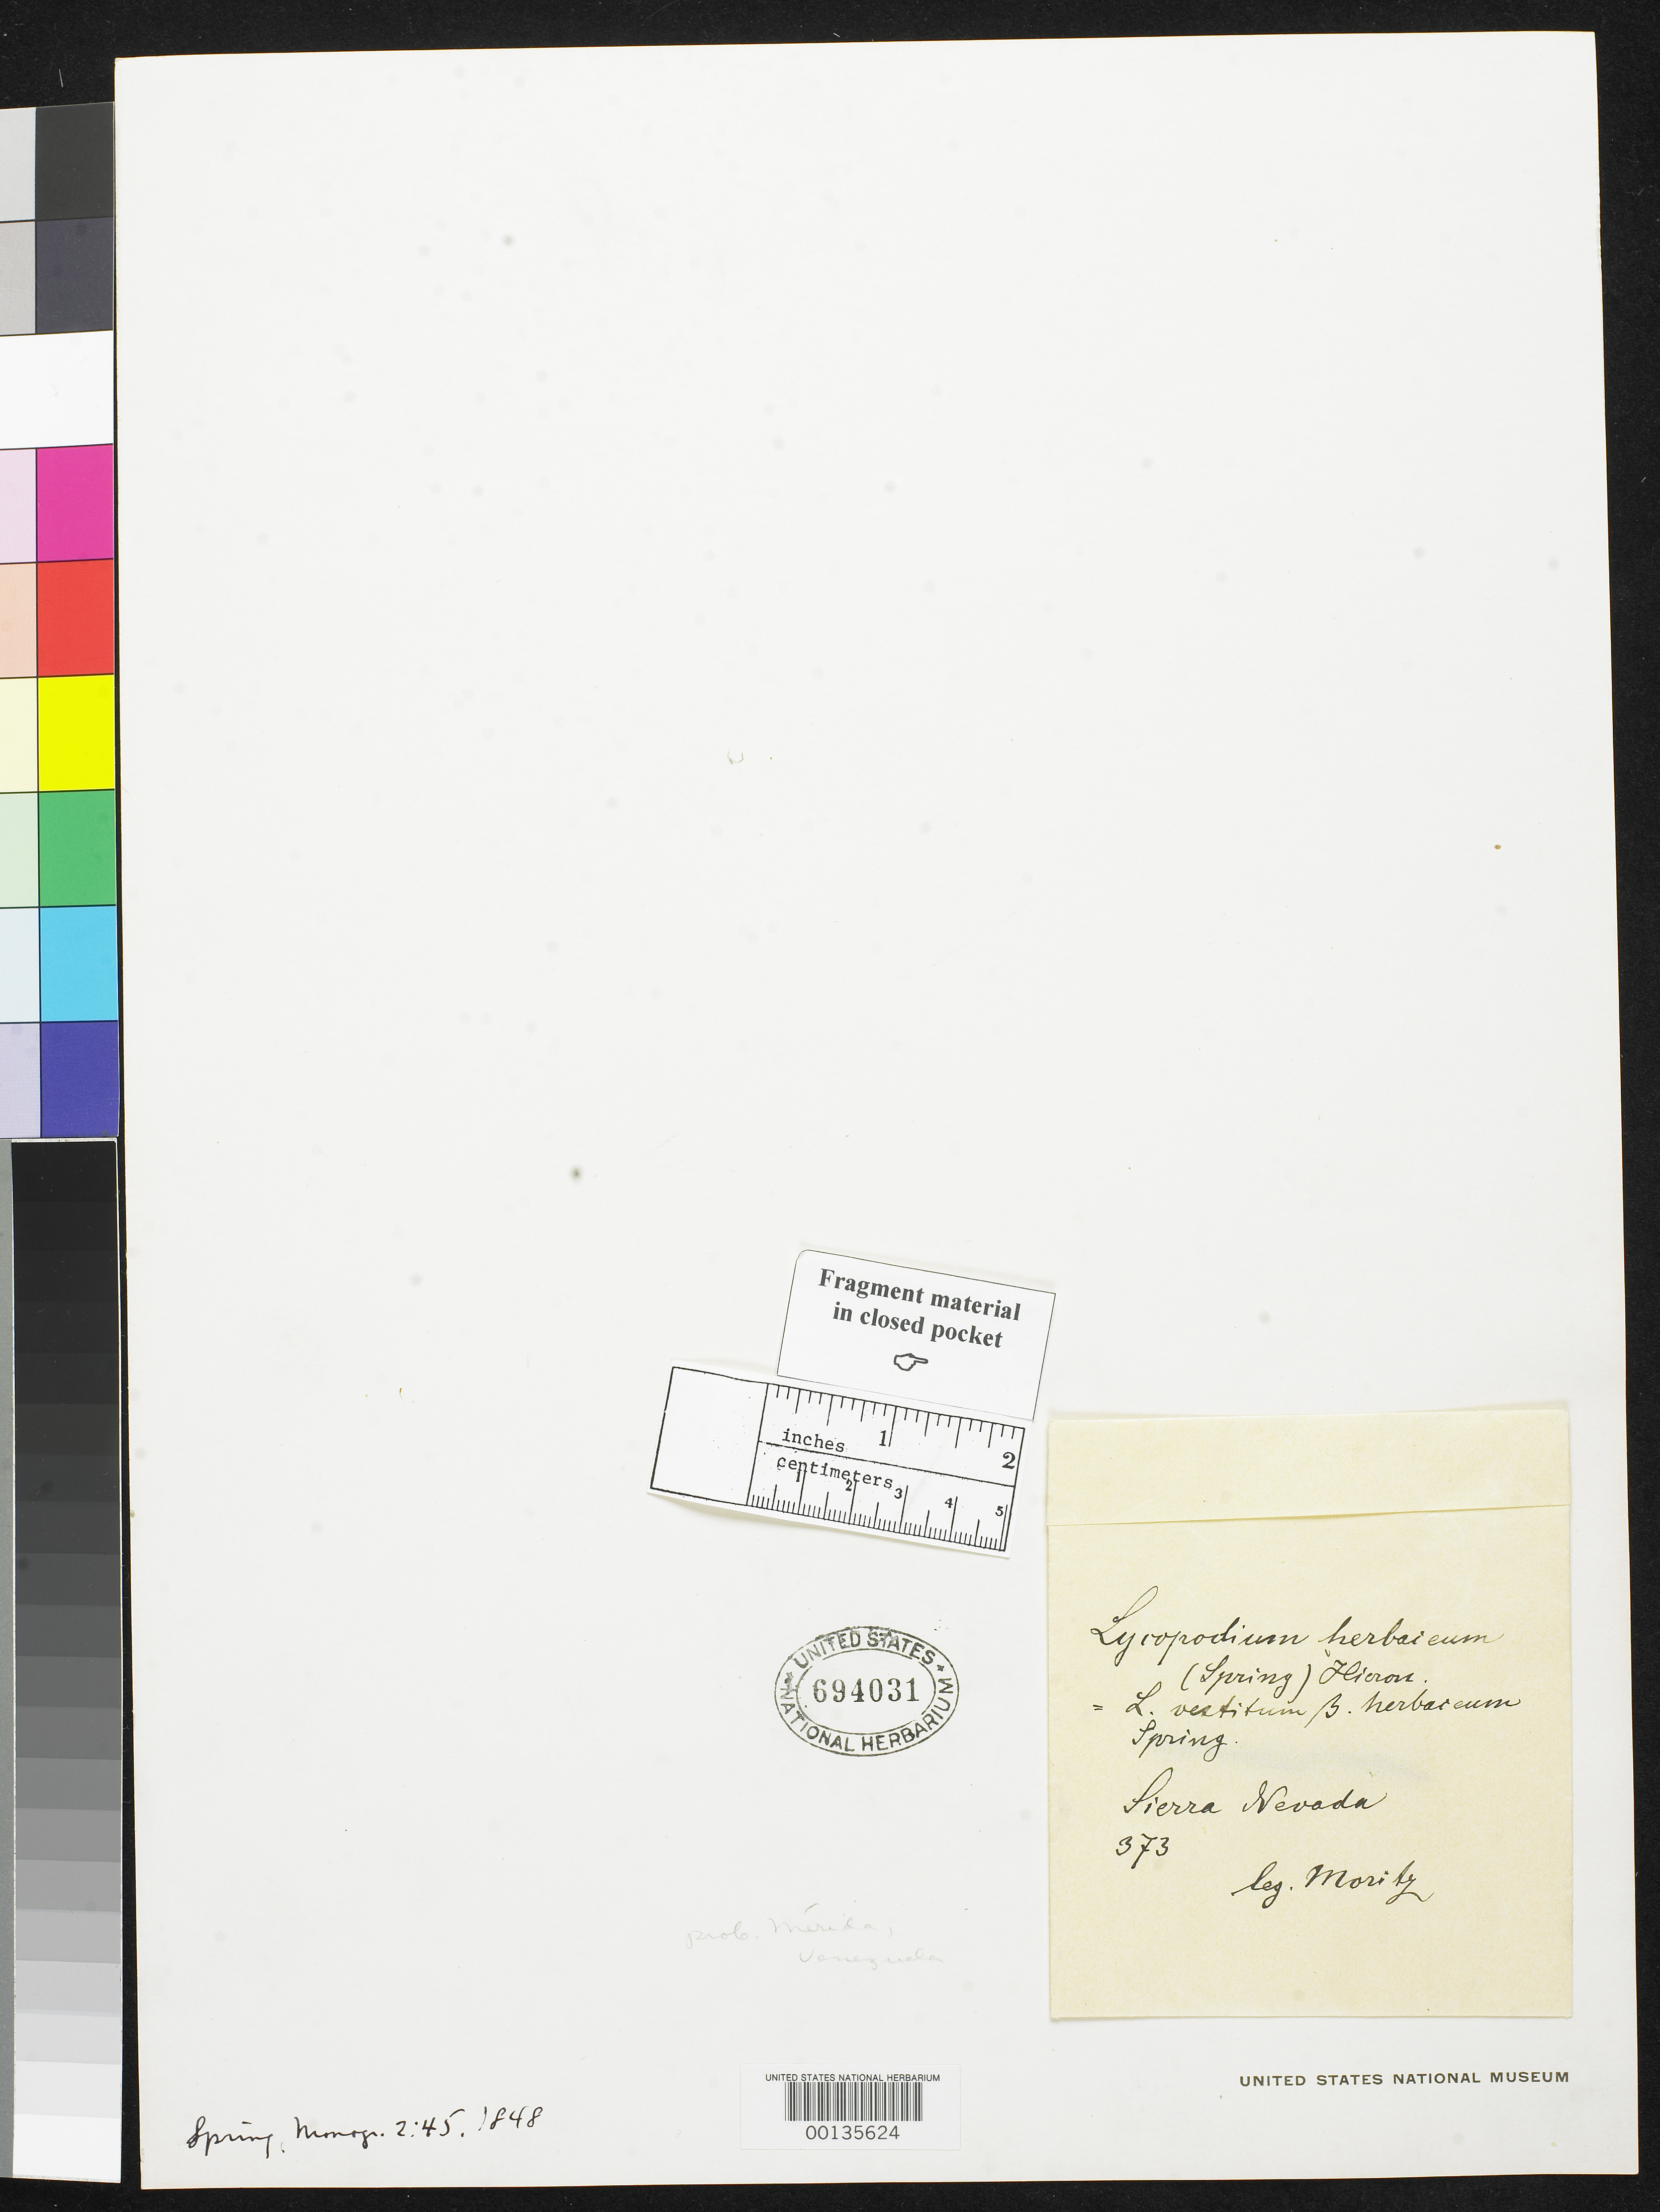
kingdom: Plantae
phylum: Tracheophyta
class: Lycopodiopsida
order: Lycopodiales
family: Lycopodiaceae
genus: Lycopodium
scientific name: Lycopodium vestitum var. herbaceum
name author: Spring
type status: Type Collection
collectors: A. Moritz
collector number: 373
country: Colombia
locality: Sierra Nevada.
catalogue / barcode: US 694031